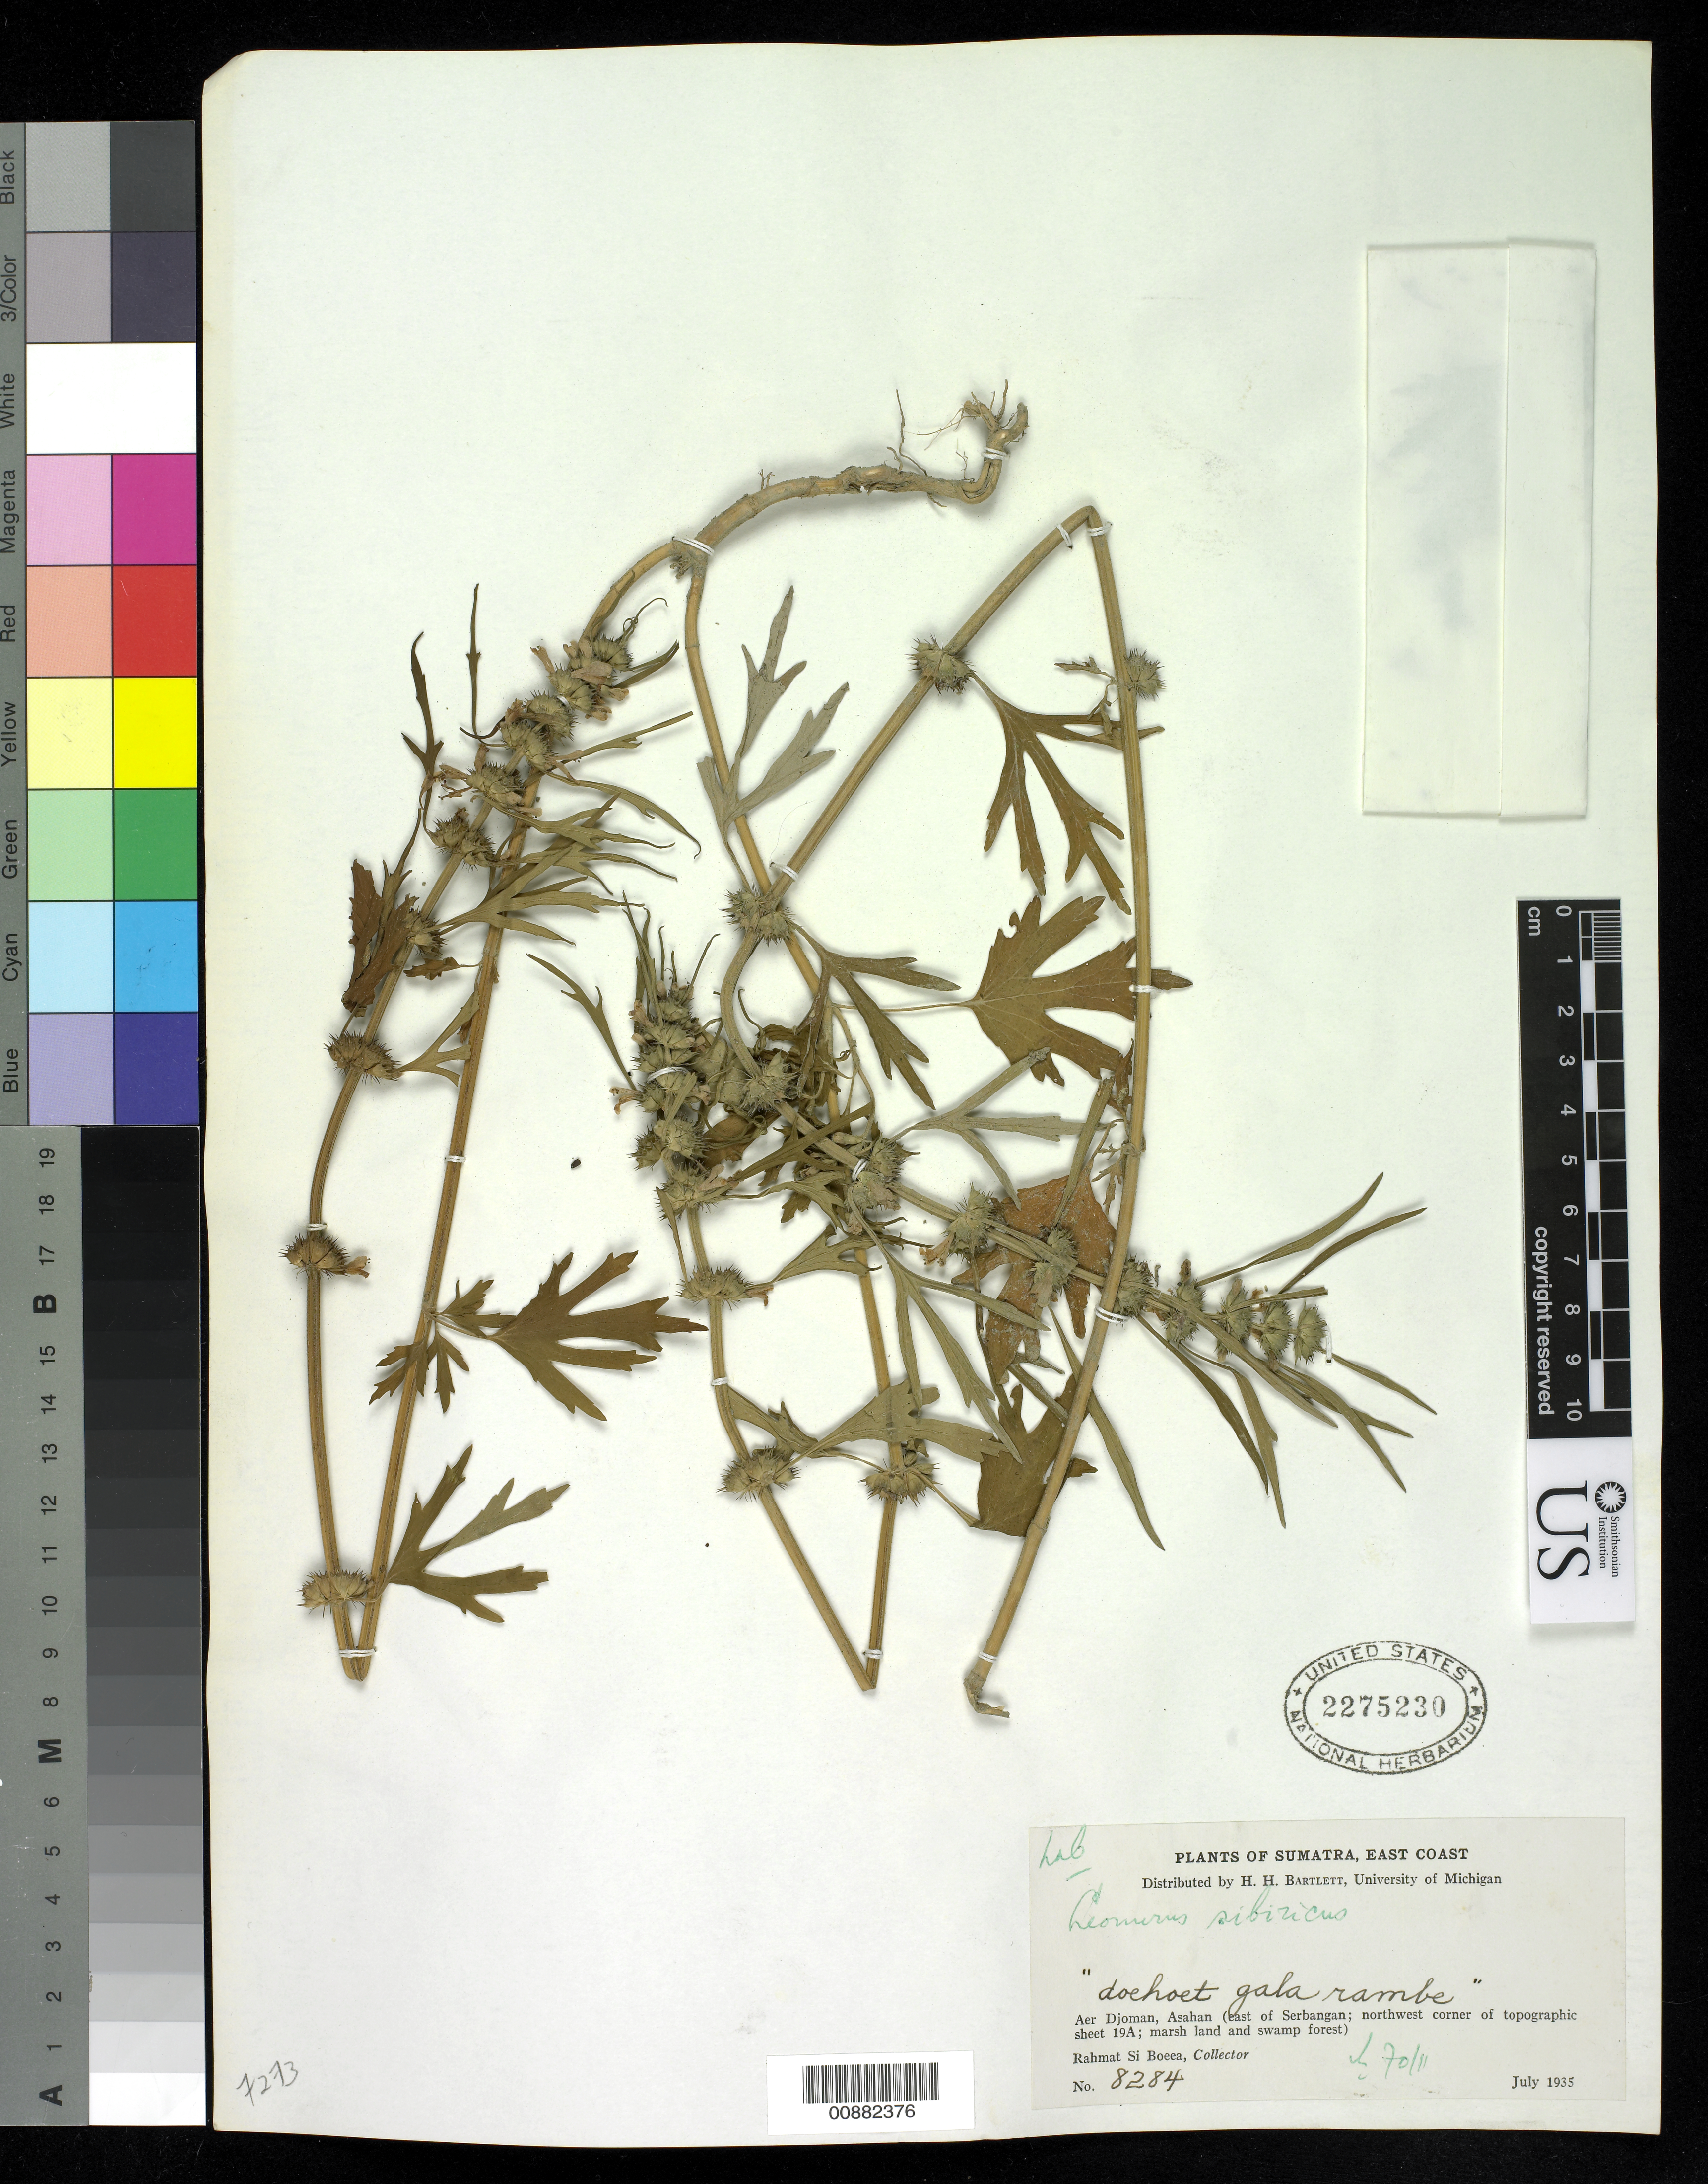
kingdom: Plantae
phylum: Tracheophyta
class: Magnoliopsida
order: Lamiales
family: Lamiaceae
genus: Leonurus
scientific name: Leonurus sibiricus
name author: L.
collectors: Rahmat Si Boeea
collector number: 8284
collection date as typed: Jul 1935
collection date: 1935-07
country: Indonesia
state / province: Sumatra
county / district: Aceh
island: Sumatra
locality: Aer Djpman Asahan (E of Serbangan; NW corner of topographic sheet 19A ;marsh land and swamp forest)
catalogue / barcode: US 2275230